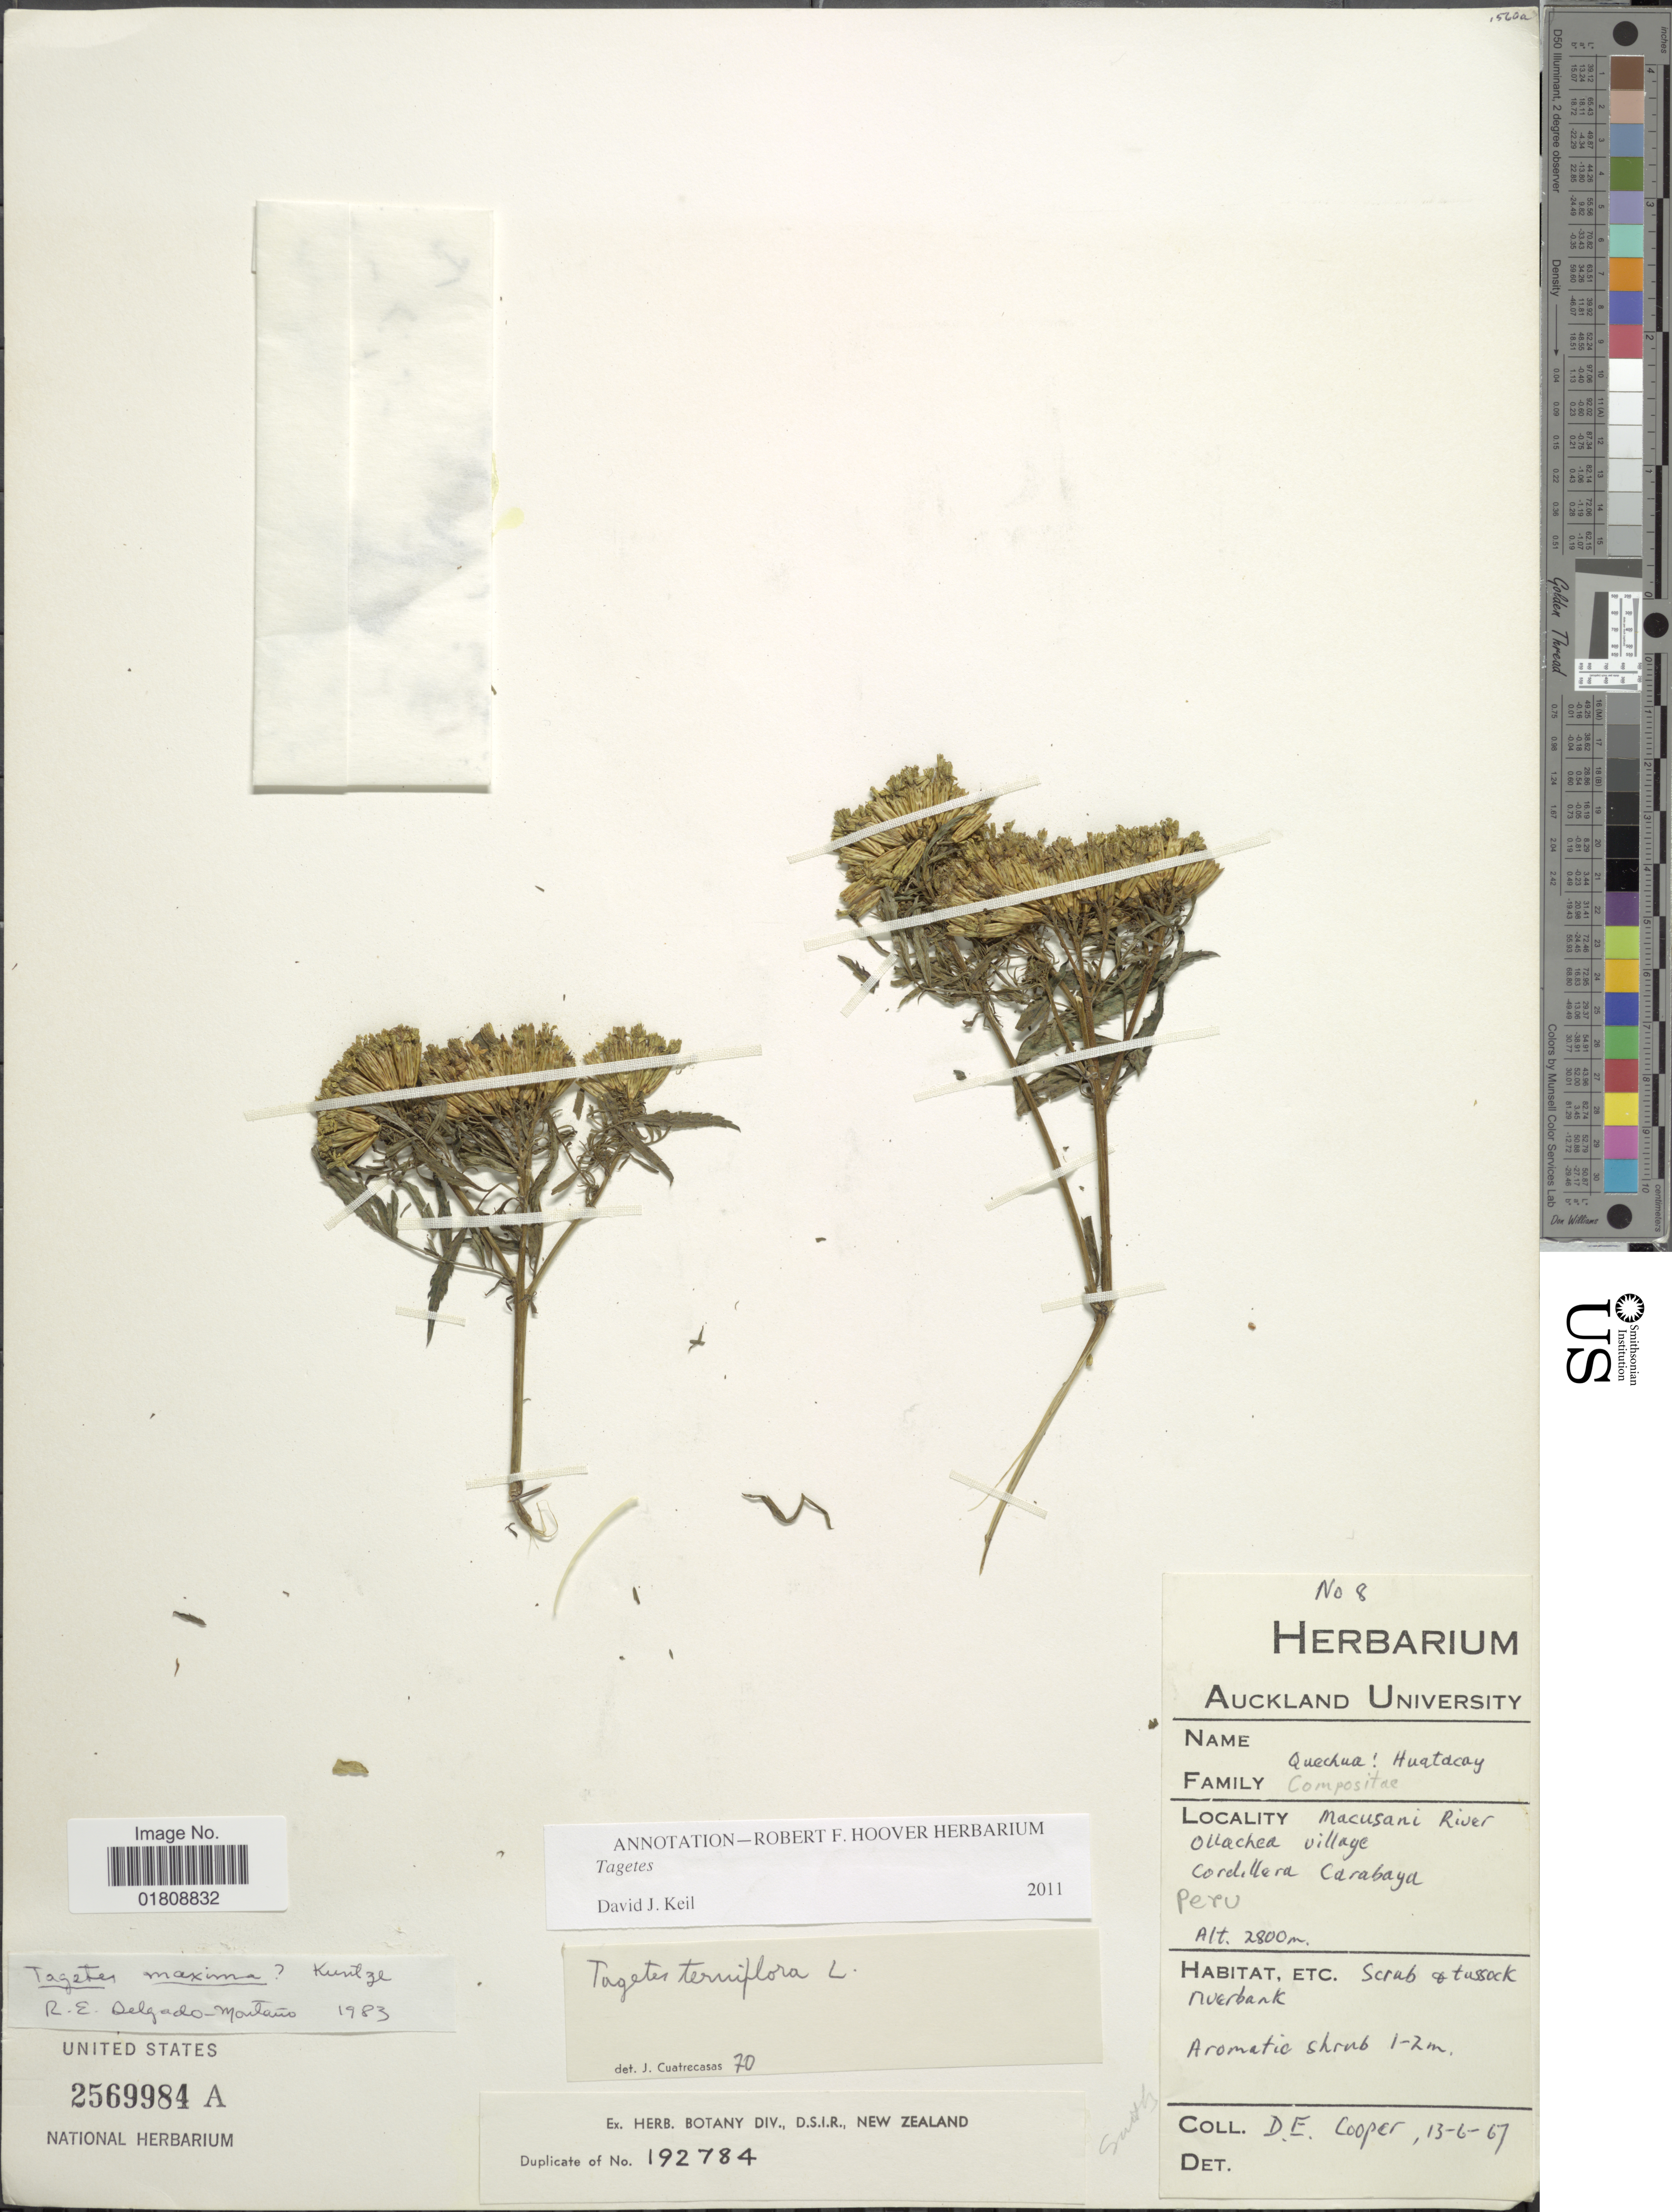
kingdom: Plantae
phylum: Tracheophyta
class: Magnoliopsida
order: Asterales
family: Asteraceae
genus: Tagetes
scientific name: Tagetes mandonii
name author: Sch. Bip. ex Klatt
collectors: D. E. Cooper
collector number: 8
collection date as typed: Transcribed d/m/y: 13/6/67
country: Peru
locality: Macusani River, Ollachea village, Cordiller Carabaya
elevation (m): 2800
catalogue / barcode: US 2569984A